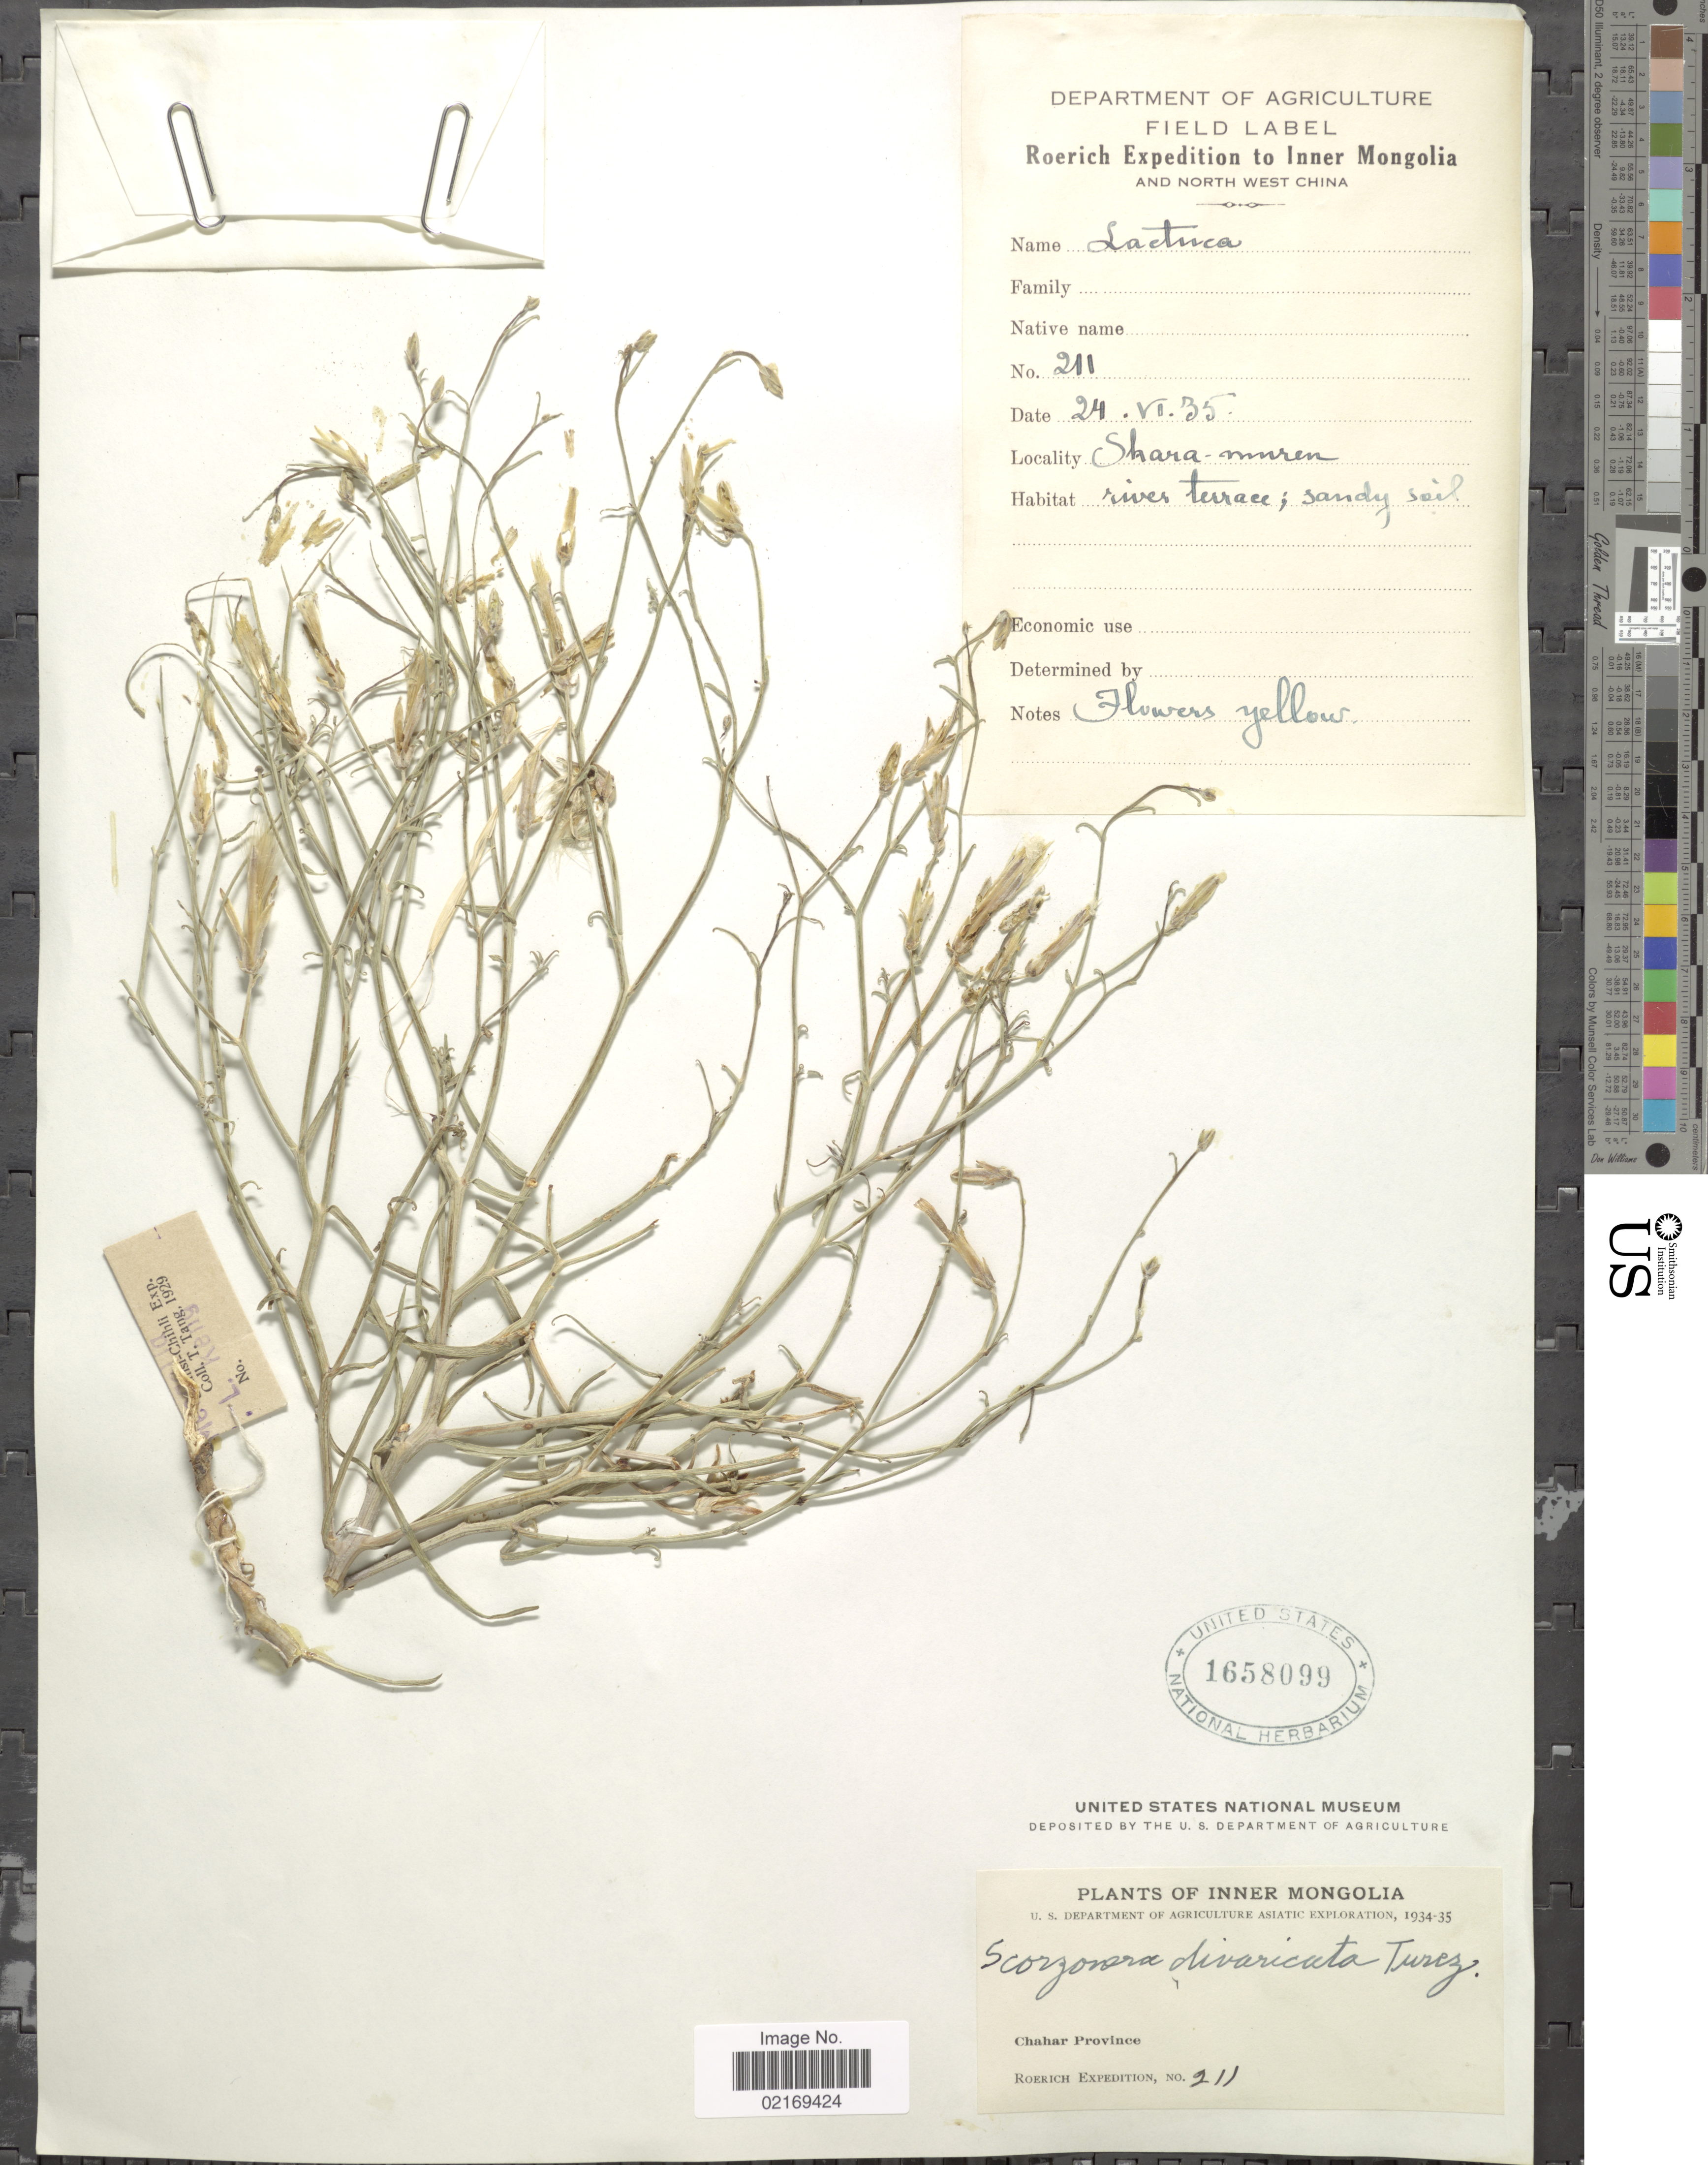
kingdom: Plantae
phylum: Tracheophyta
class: Magnoliopsida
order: Asterales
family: Asteraceae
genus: Scorzonera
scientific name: Scorzonera divaricata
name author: Turcz.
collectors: Roerich Expedition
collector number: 211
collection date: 1934/1935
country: China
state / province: Nei Monggol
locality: Inner Mongolia, Chahar Province.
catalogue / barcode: US 1658099